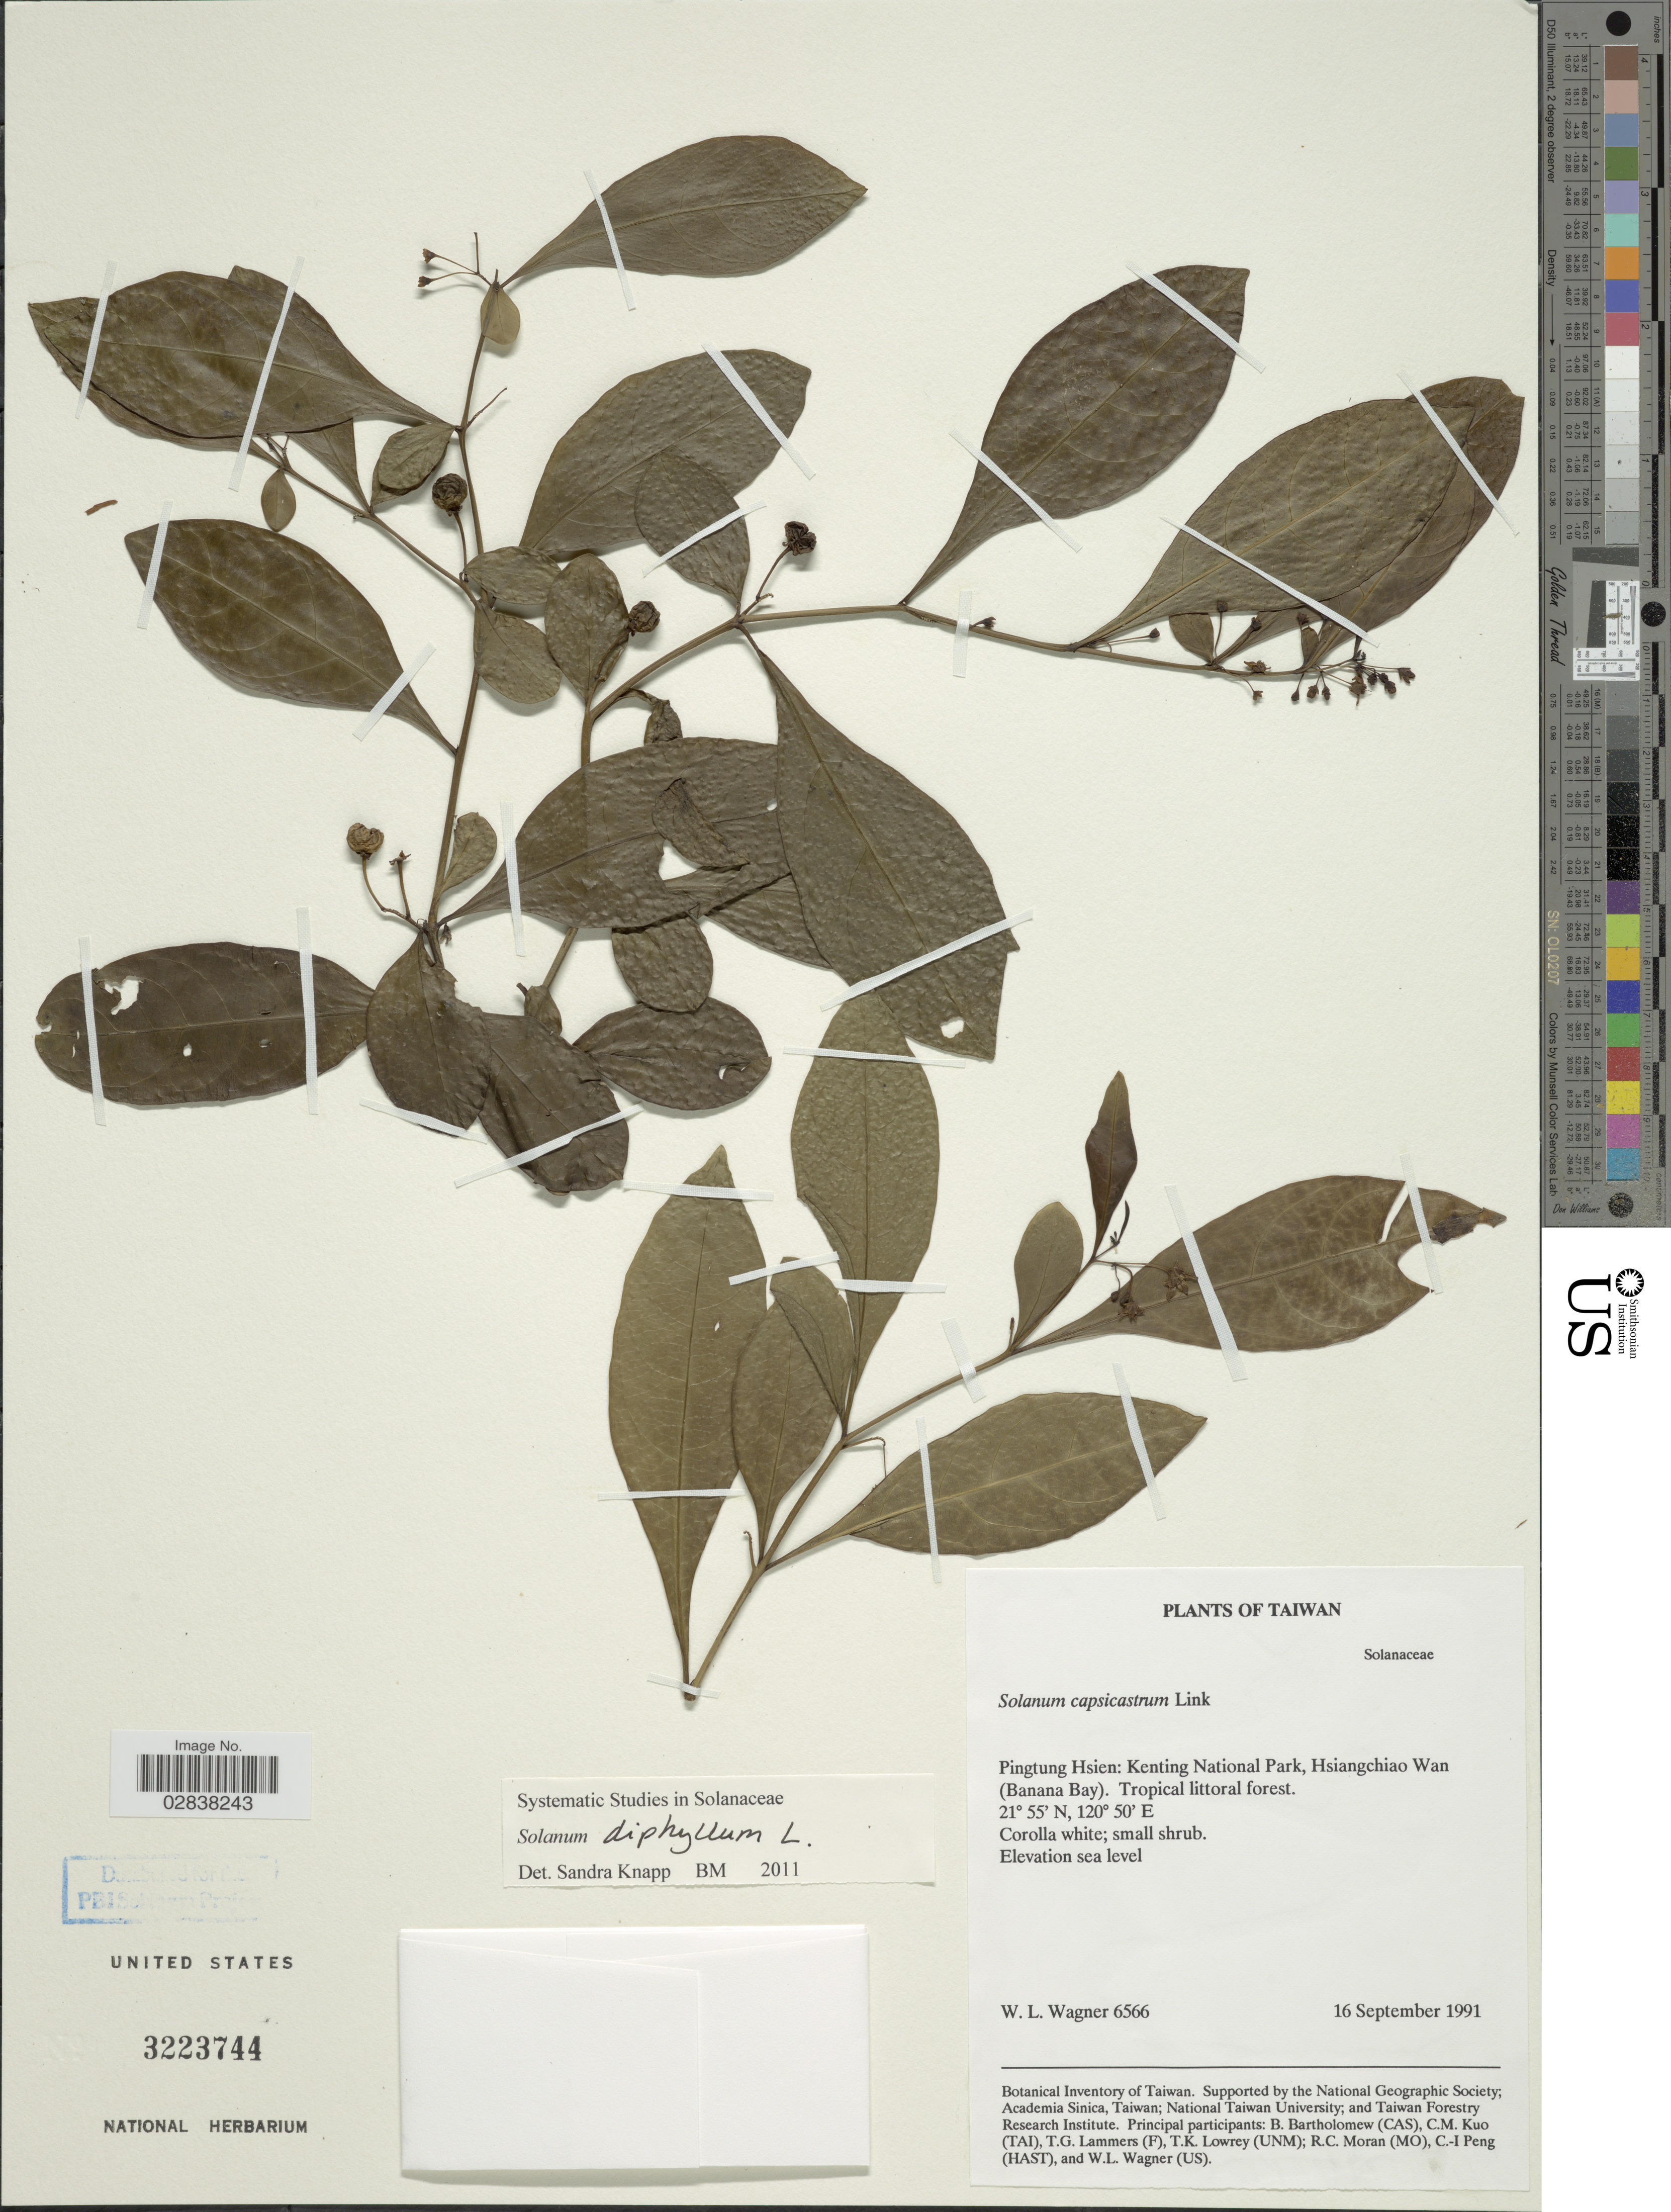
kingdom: Plantae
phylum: Tracheophyta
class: Magnoliopsida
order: Solanales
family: Solanaceae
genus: Solanum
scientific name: Solanum diphyllum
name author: L.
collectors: W. L. Wagner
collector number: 6566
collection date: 1991-09-16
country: Taiwan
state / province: Pingtung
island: Taiwan [Formosa]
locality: Pingtung Hsien, Kenting National Park, Hsiangchiao Wan (Banana Bay).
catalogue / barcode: US 3223744